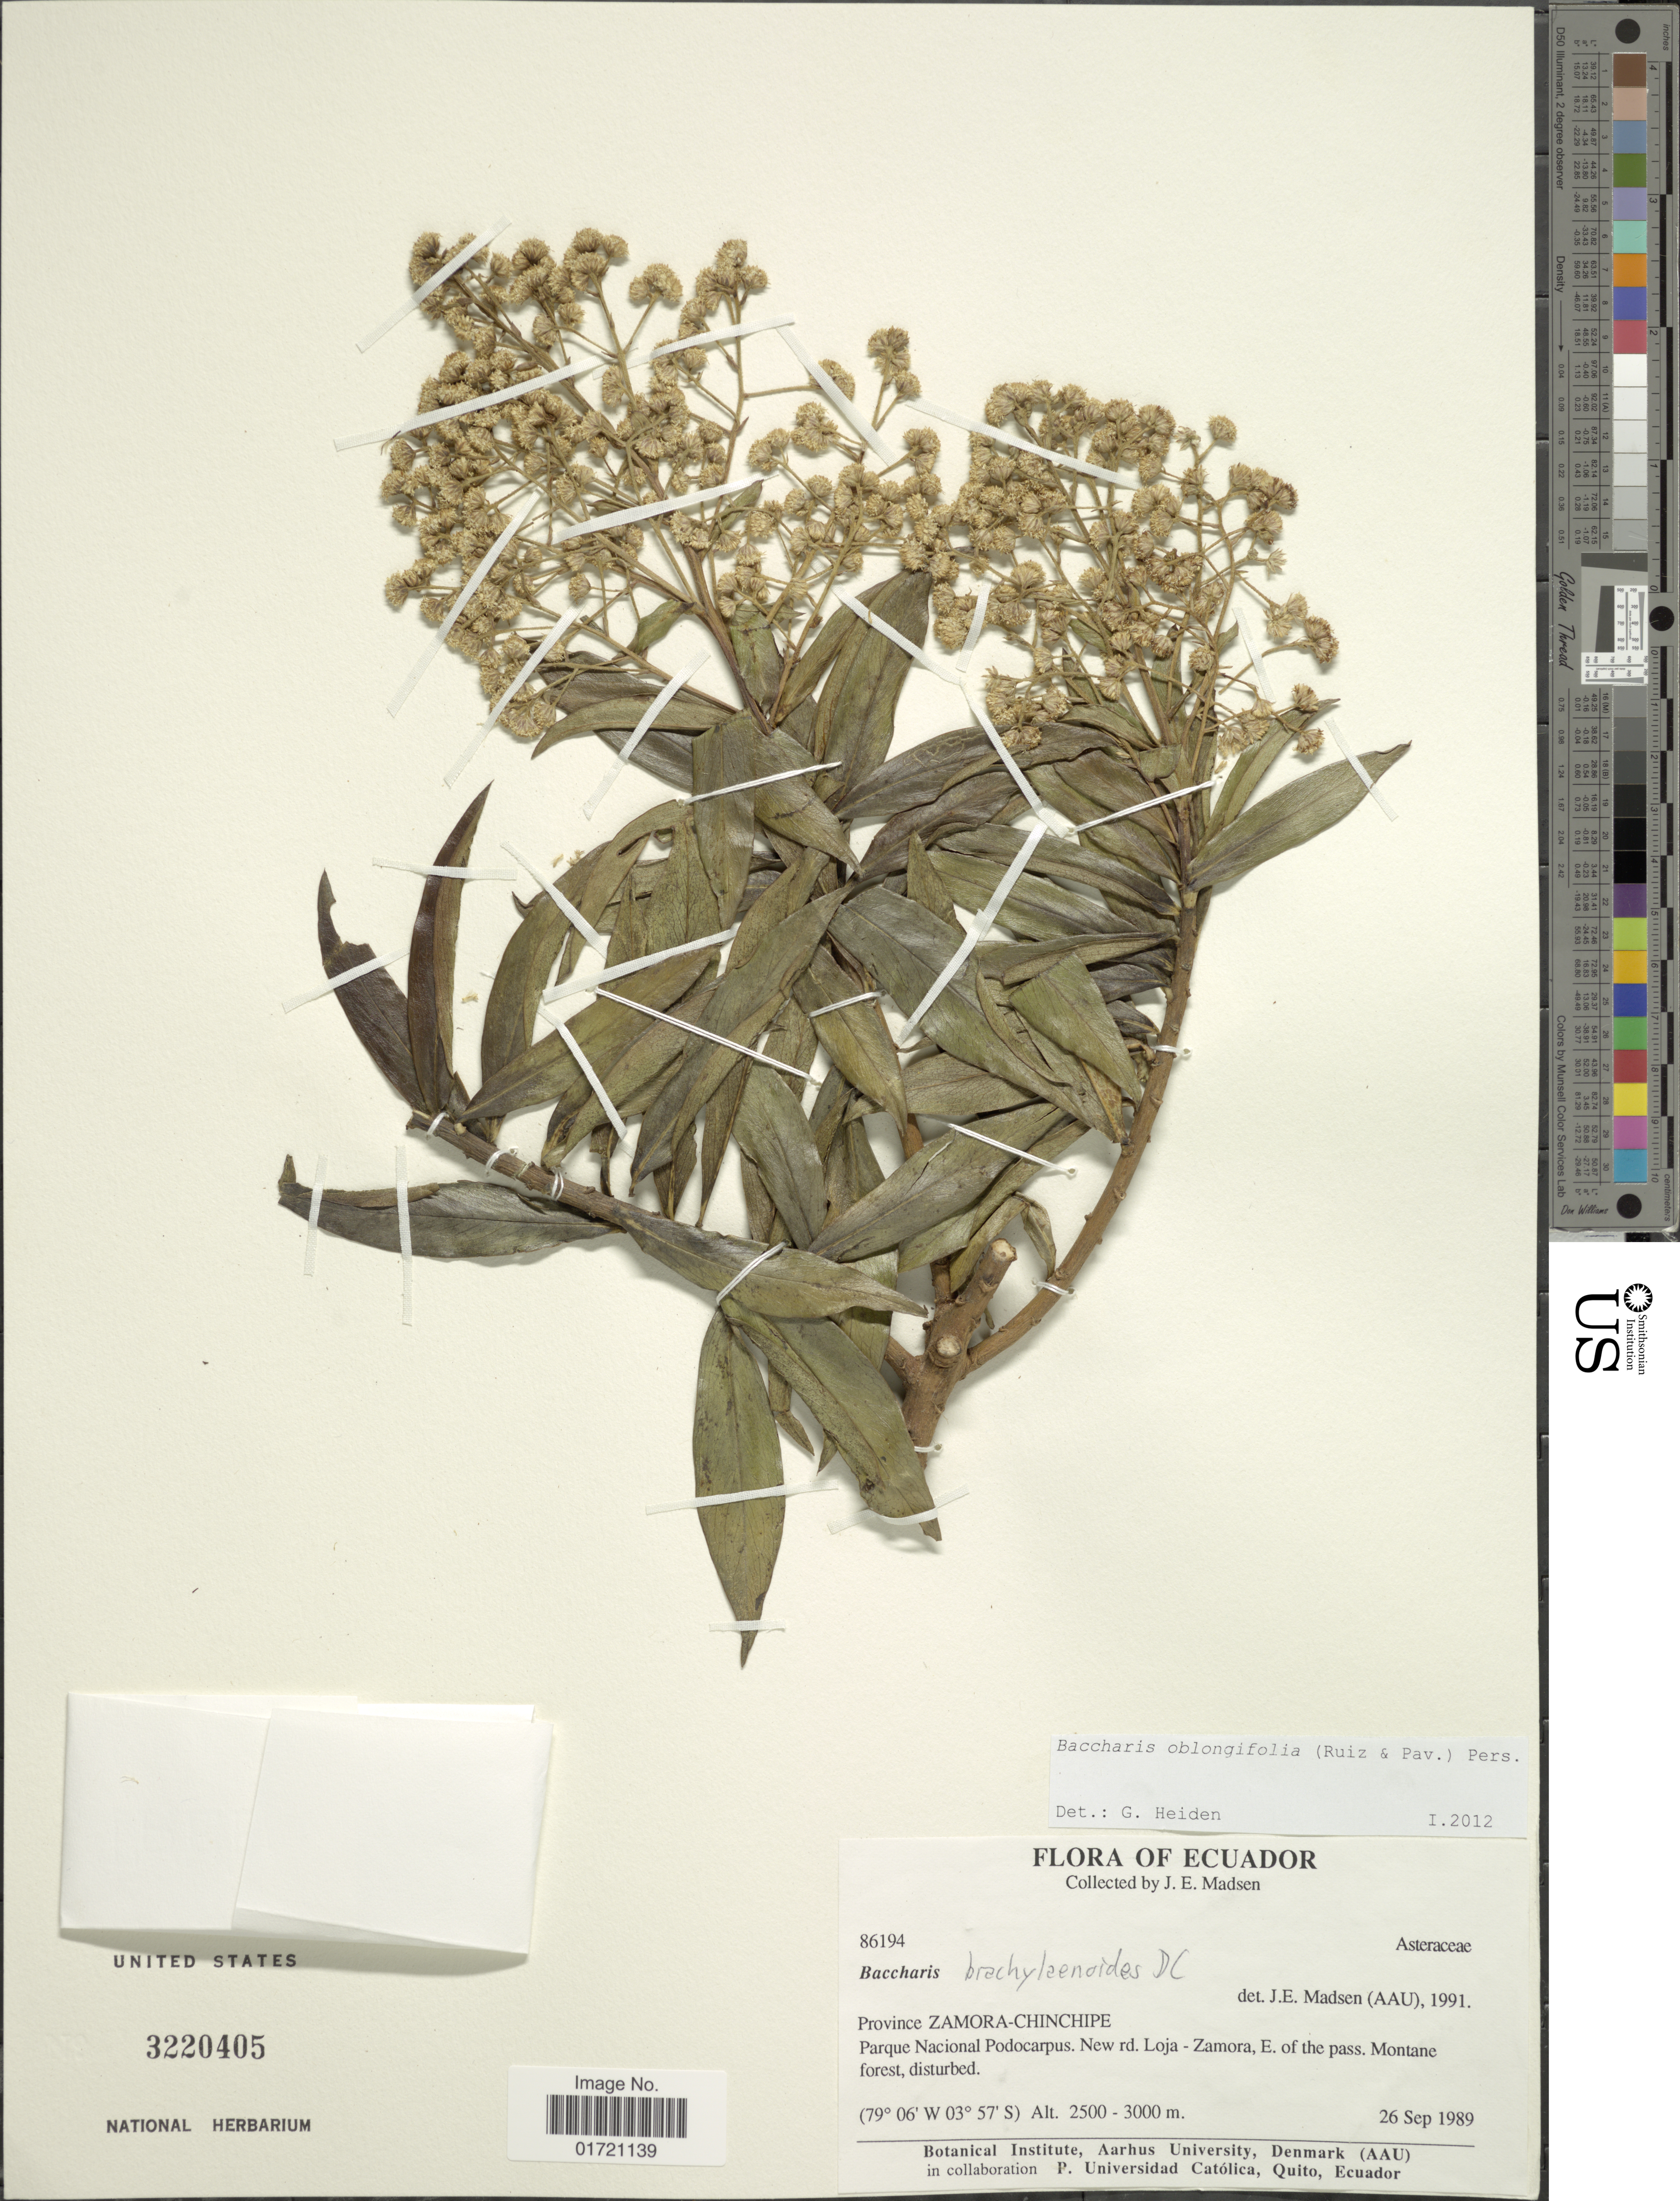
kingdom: Plantae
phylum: Tracheophyta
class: Magnoliopsida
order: Asterales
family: Asteraceae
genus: Baccharis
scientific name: Baccharis oblongifolia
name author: (Ruiz & Pav.) Pers.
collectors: J. E. Madsen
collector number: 86194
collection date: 1989-09-26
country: Ecuador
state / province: Zamora-Chinchipe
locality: Province Zamora-Chinchipe. Parque Nacional Podocarpus. New rd. Loja-Zamora, E. of the pass.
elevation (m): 2500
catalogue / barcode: US 3220405